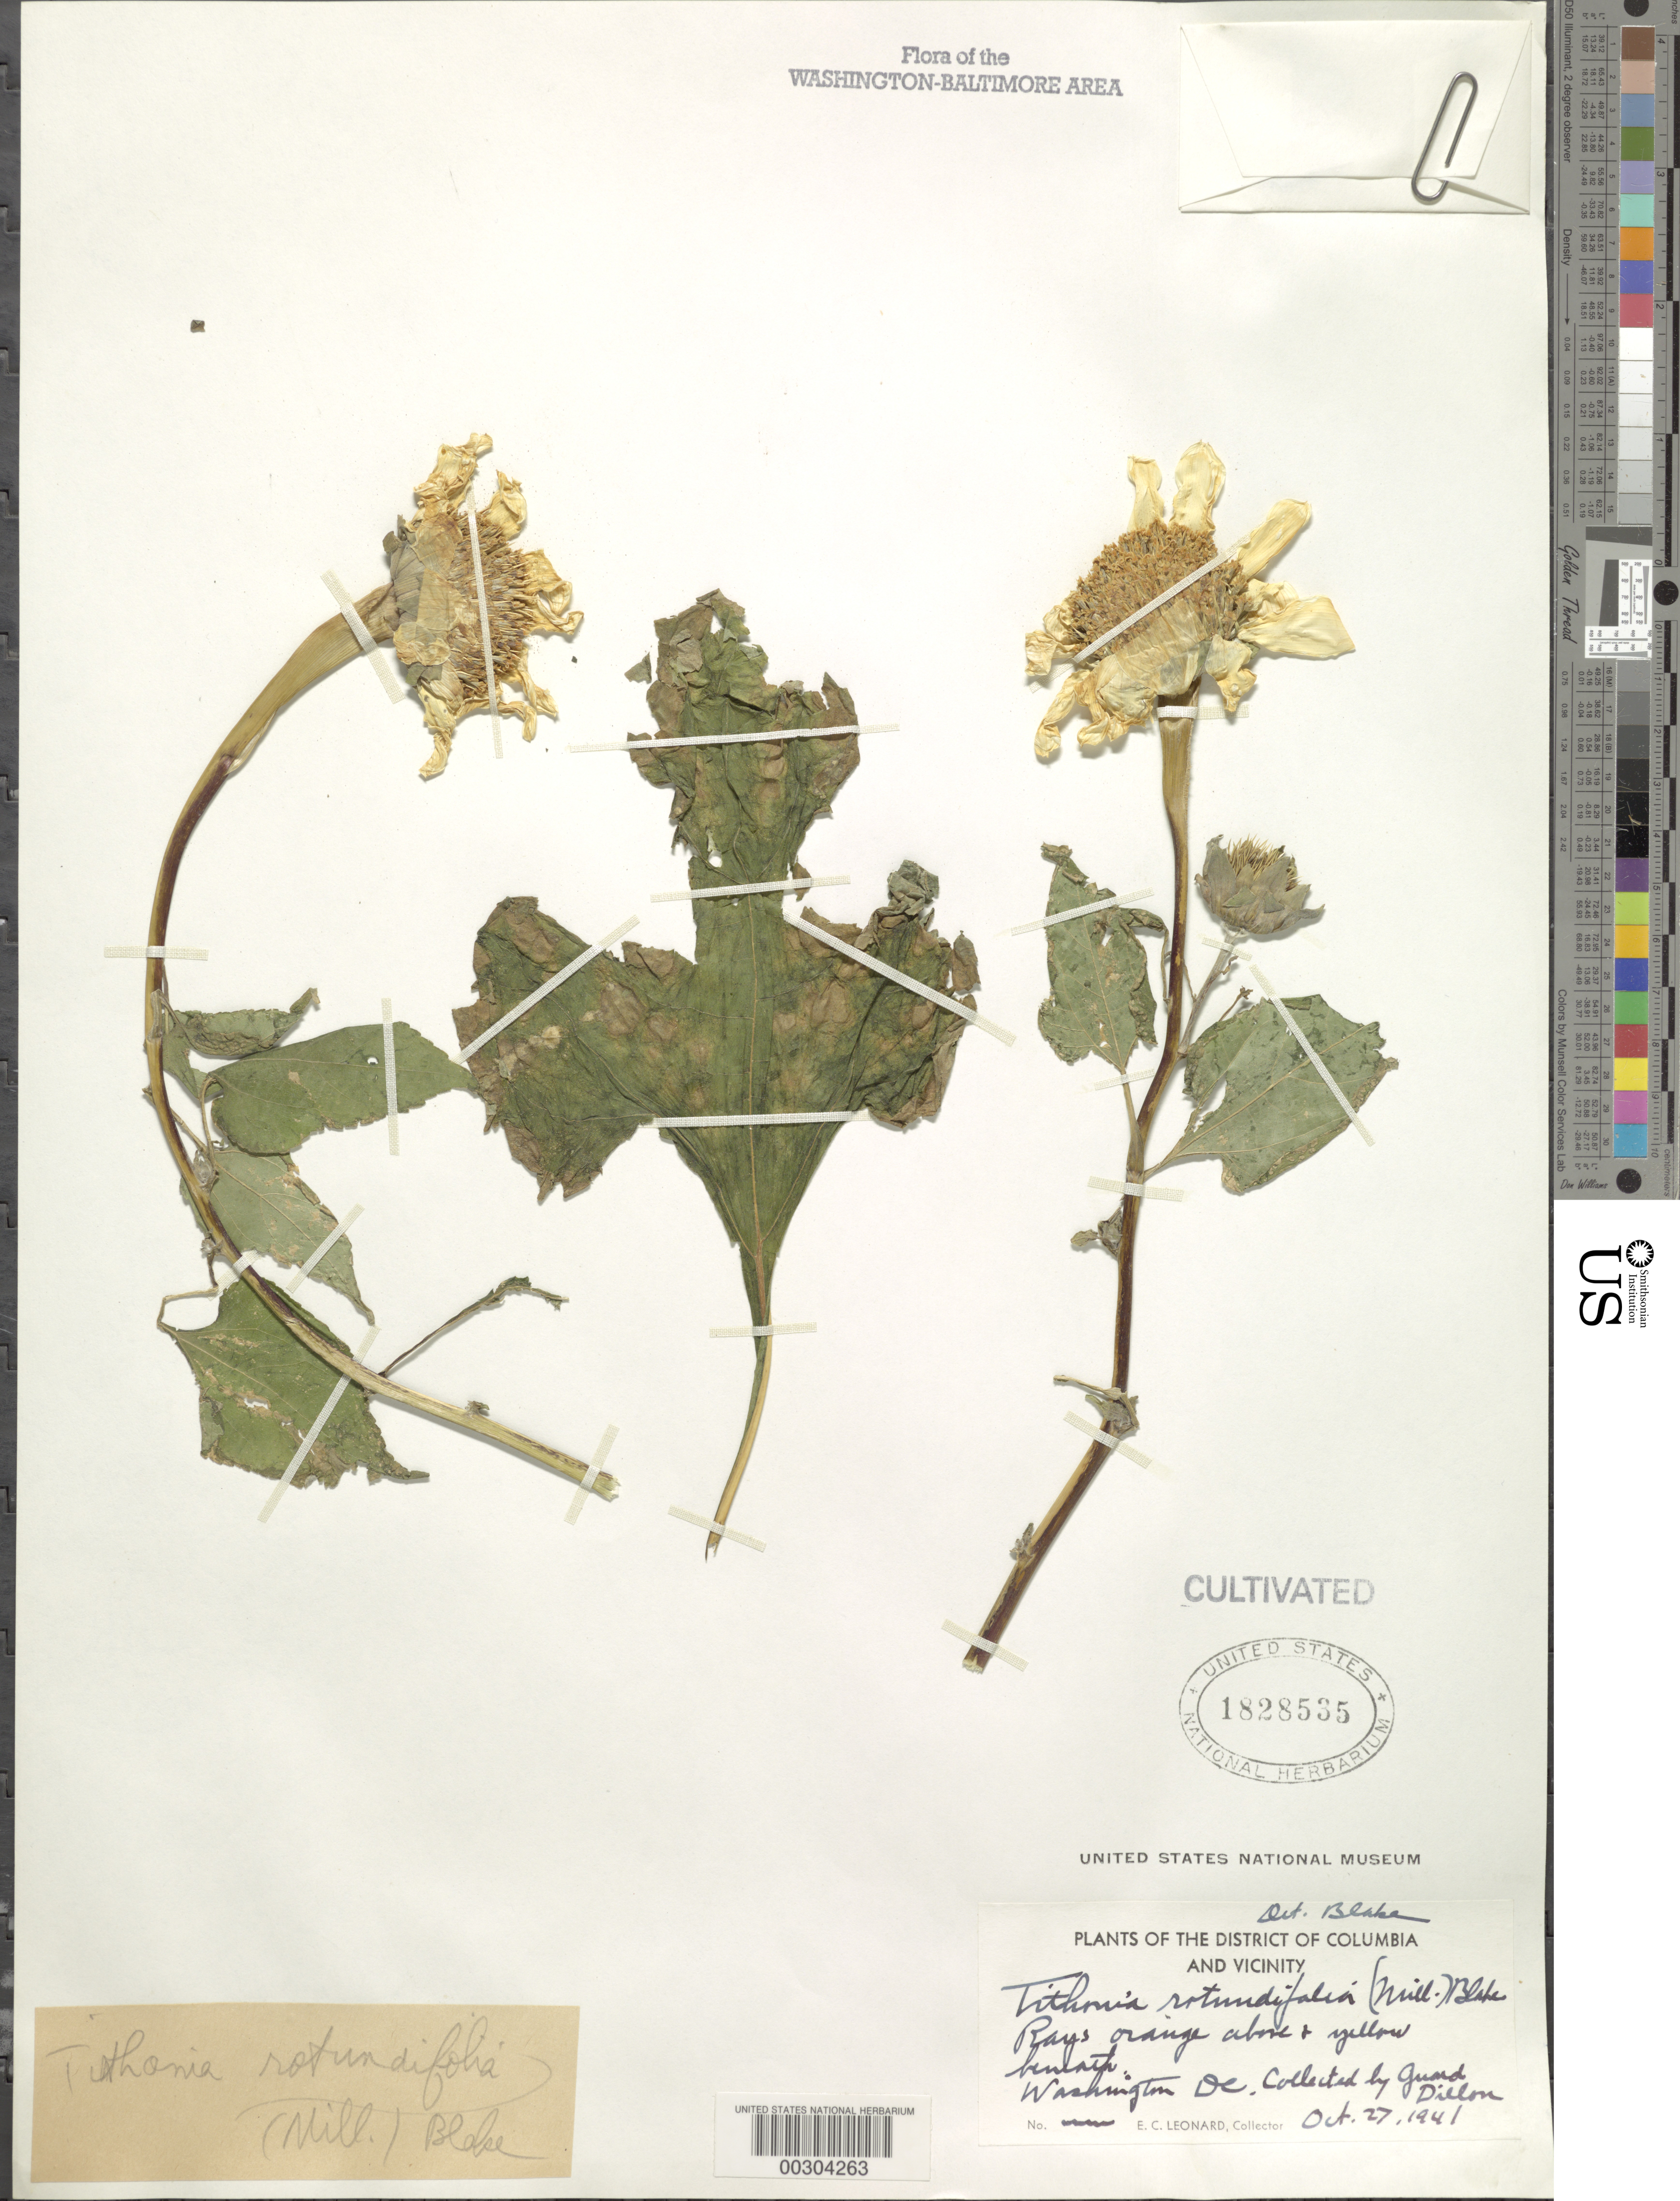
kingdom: Plantae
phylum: Tracheophyta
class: Magnoliopsida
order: Asterales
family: Asteraceae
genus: Tithonia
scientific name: Tithonia rotundifolia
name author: (Mill.) S.F. Blake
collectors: G. Dillon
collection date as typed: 27 Oct 1941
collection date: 1941-10-27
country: United States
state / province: District of Columbia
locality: Washington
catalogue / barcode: US 1828535